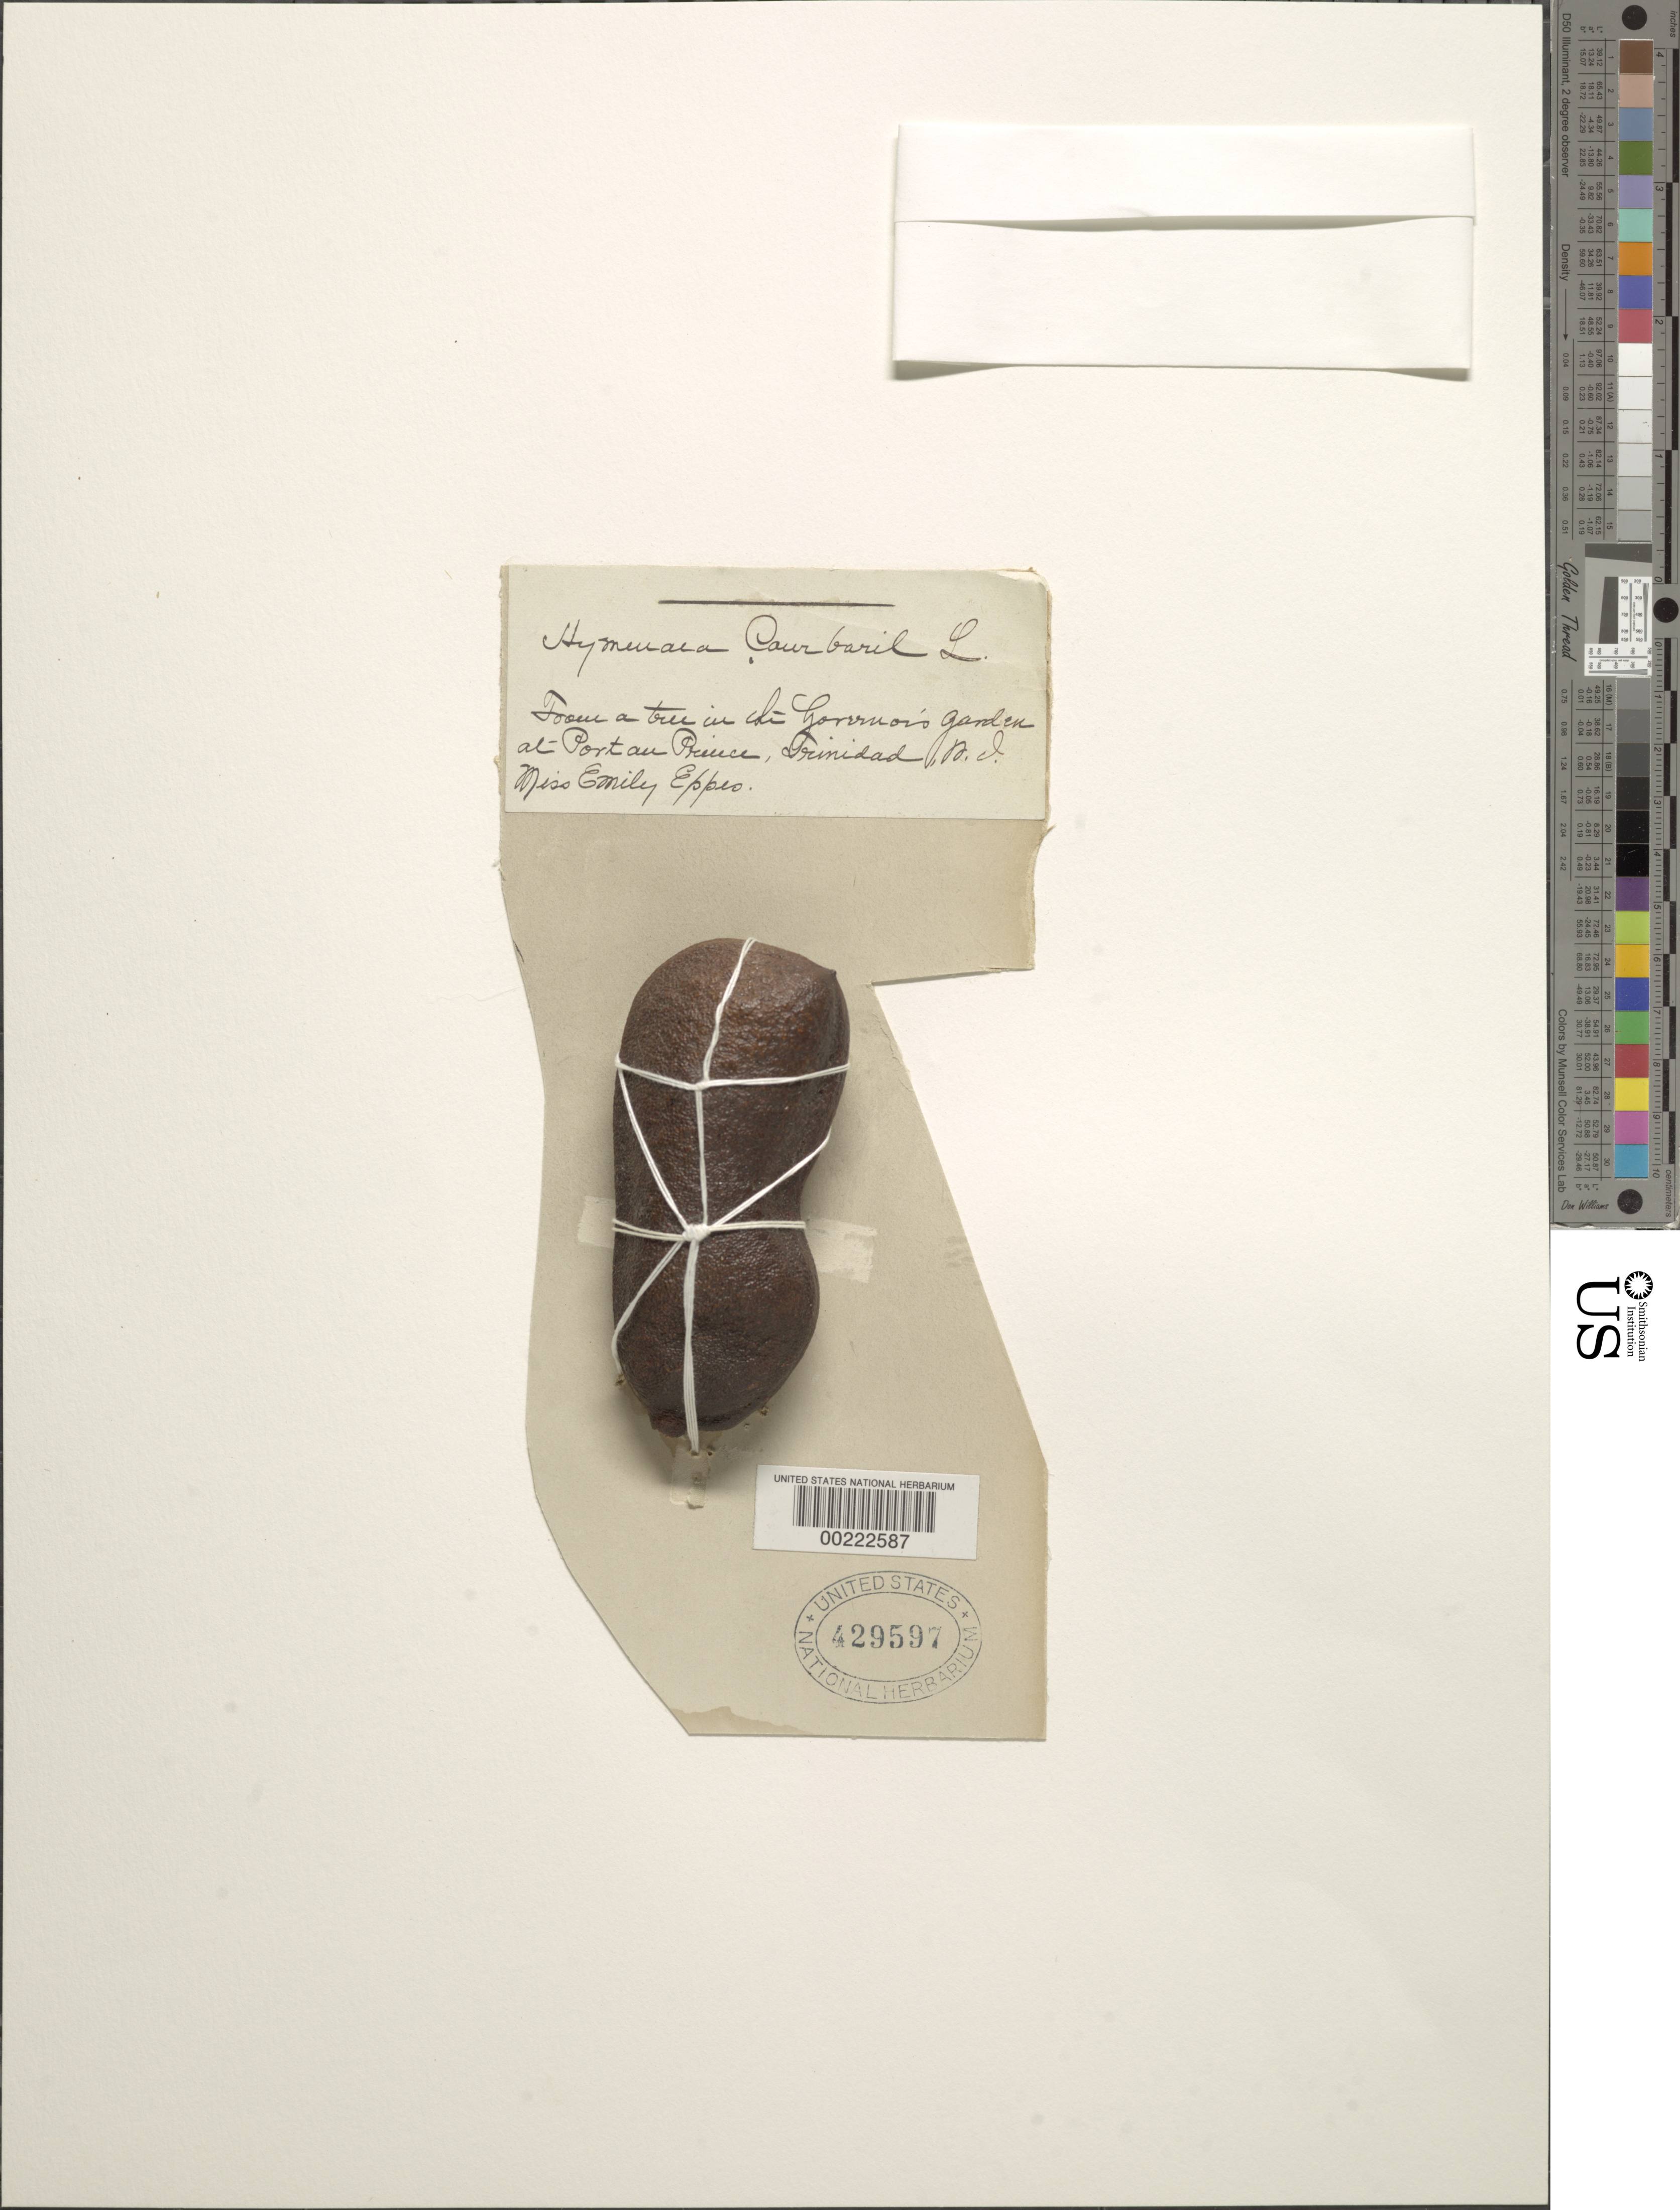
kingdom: Plantae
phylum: Tracheophyta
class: Magnoliopsida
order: Fabales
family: Fabaceae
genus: Hymenaea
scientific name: Hymenaea courbaril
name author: L.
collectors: E. Eppes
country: Trinidad and Tobago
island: Trinidad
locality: Governor's garden at port au prince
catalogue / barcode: US 429597